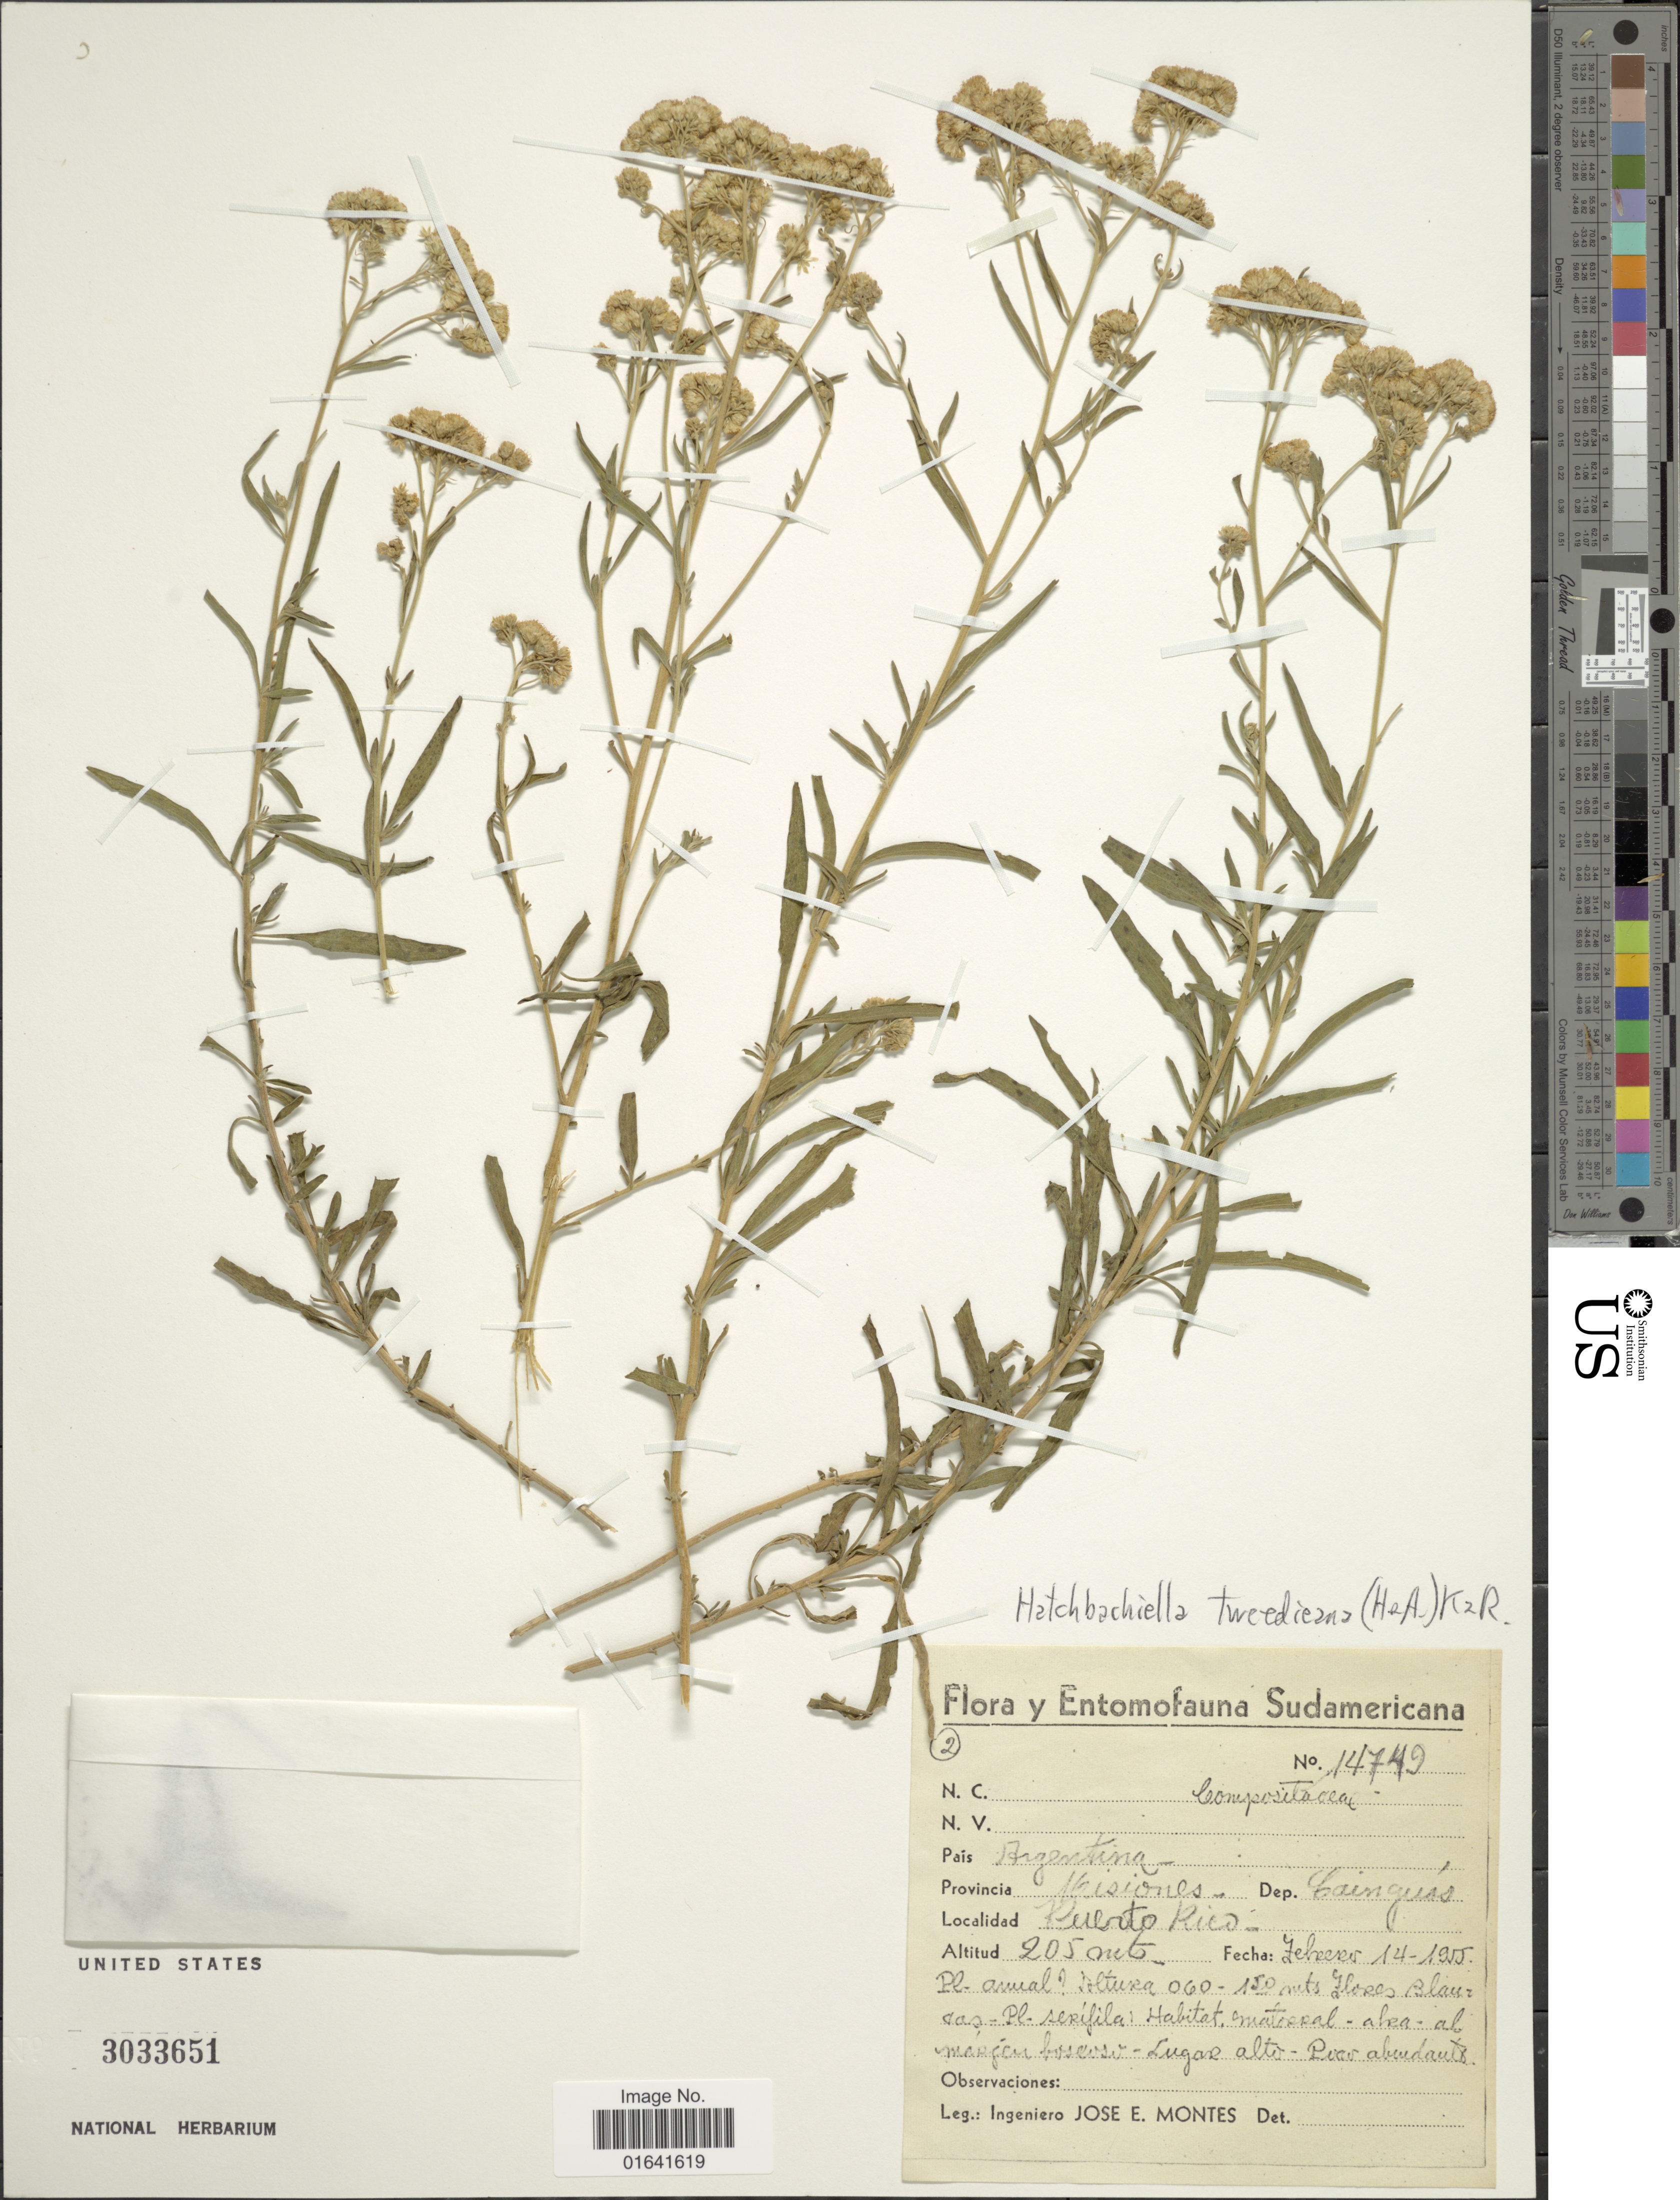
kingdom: Plantae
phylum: Tracheophyta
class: Magnoliopsida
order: Asterales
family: Asteraceae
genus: Hatschbachiella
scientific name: Hatschbachiella tweedieana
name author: (Hook. & Arn.) R.M. King & H. Rob.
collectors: J. E. Montes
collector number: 14749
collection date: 1955-02-14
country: Argentina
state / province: Misiones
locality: Dep. Caingúss, Puerto Rico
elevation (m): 205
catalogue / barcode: US 3033651